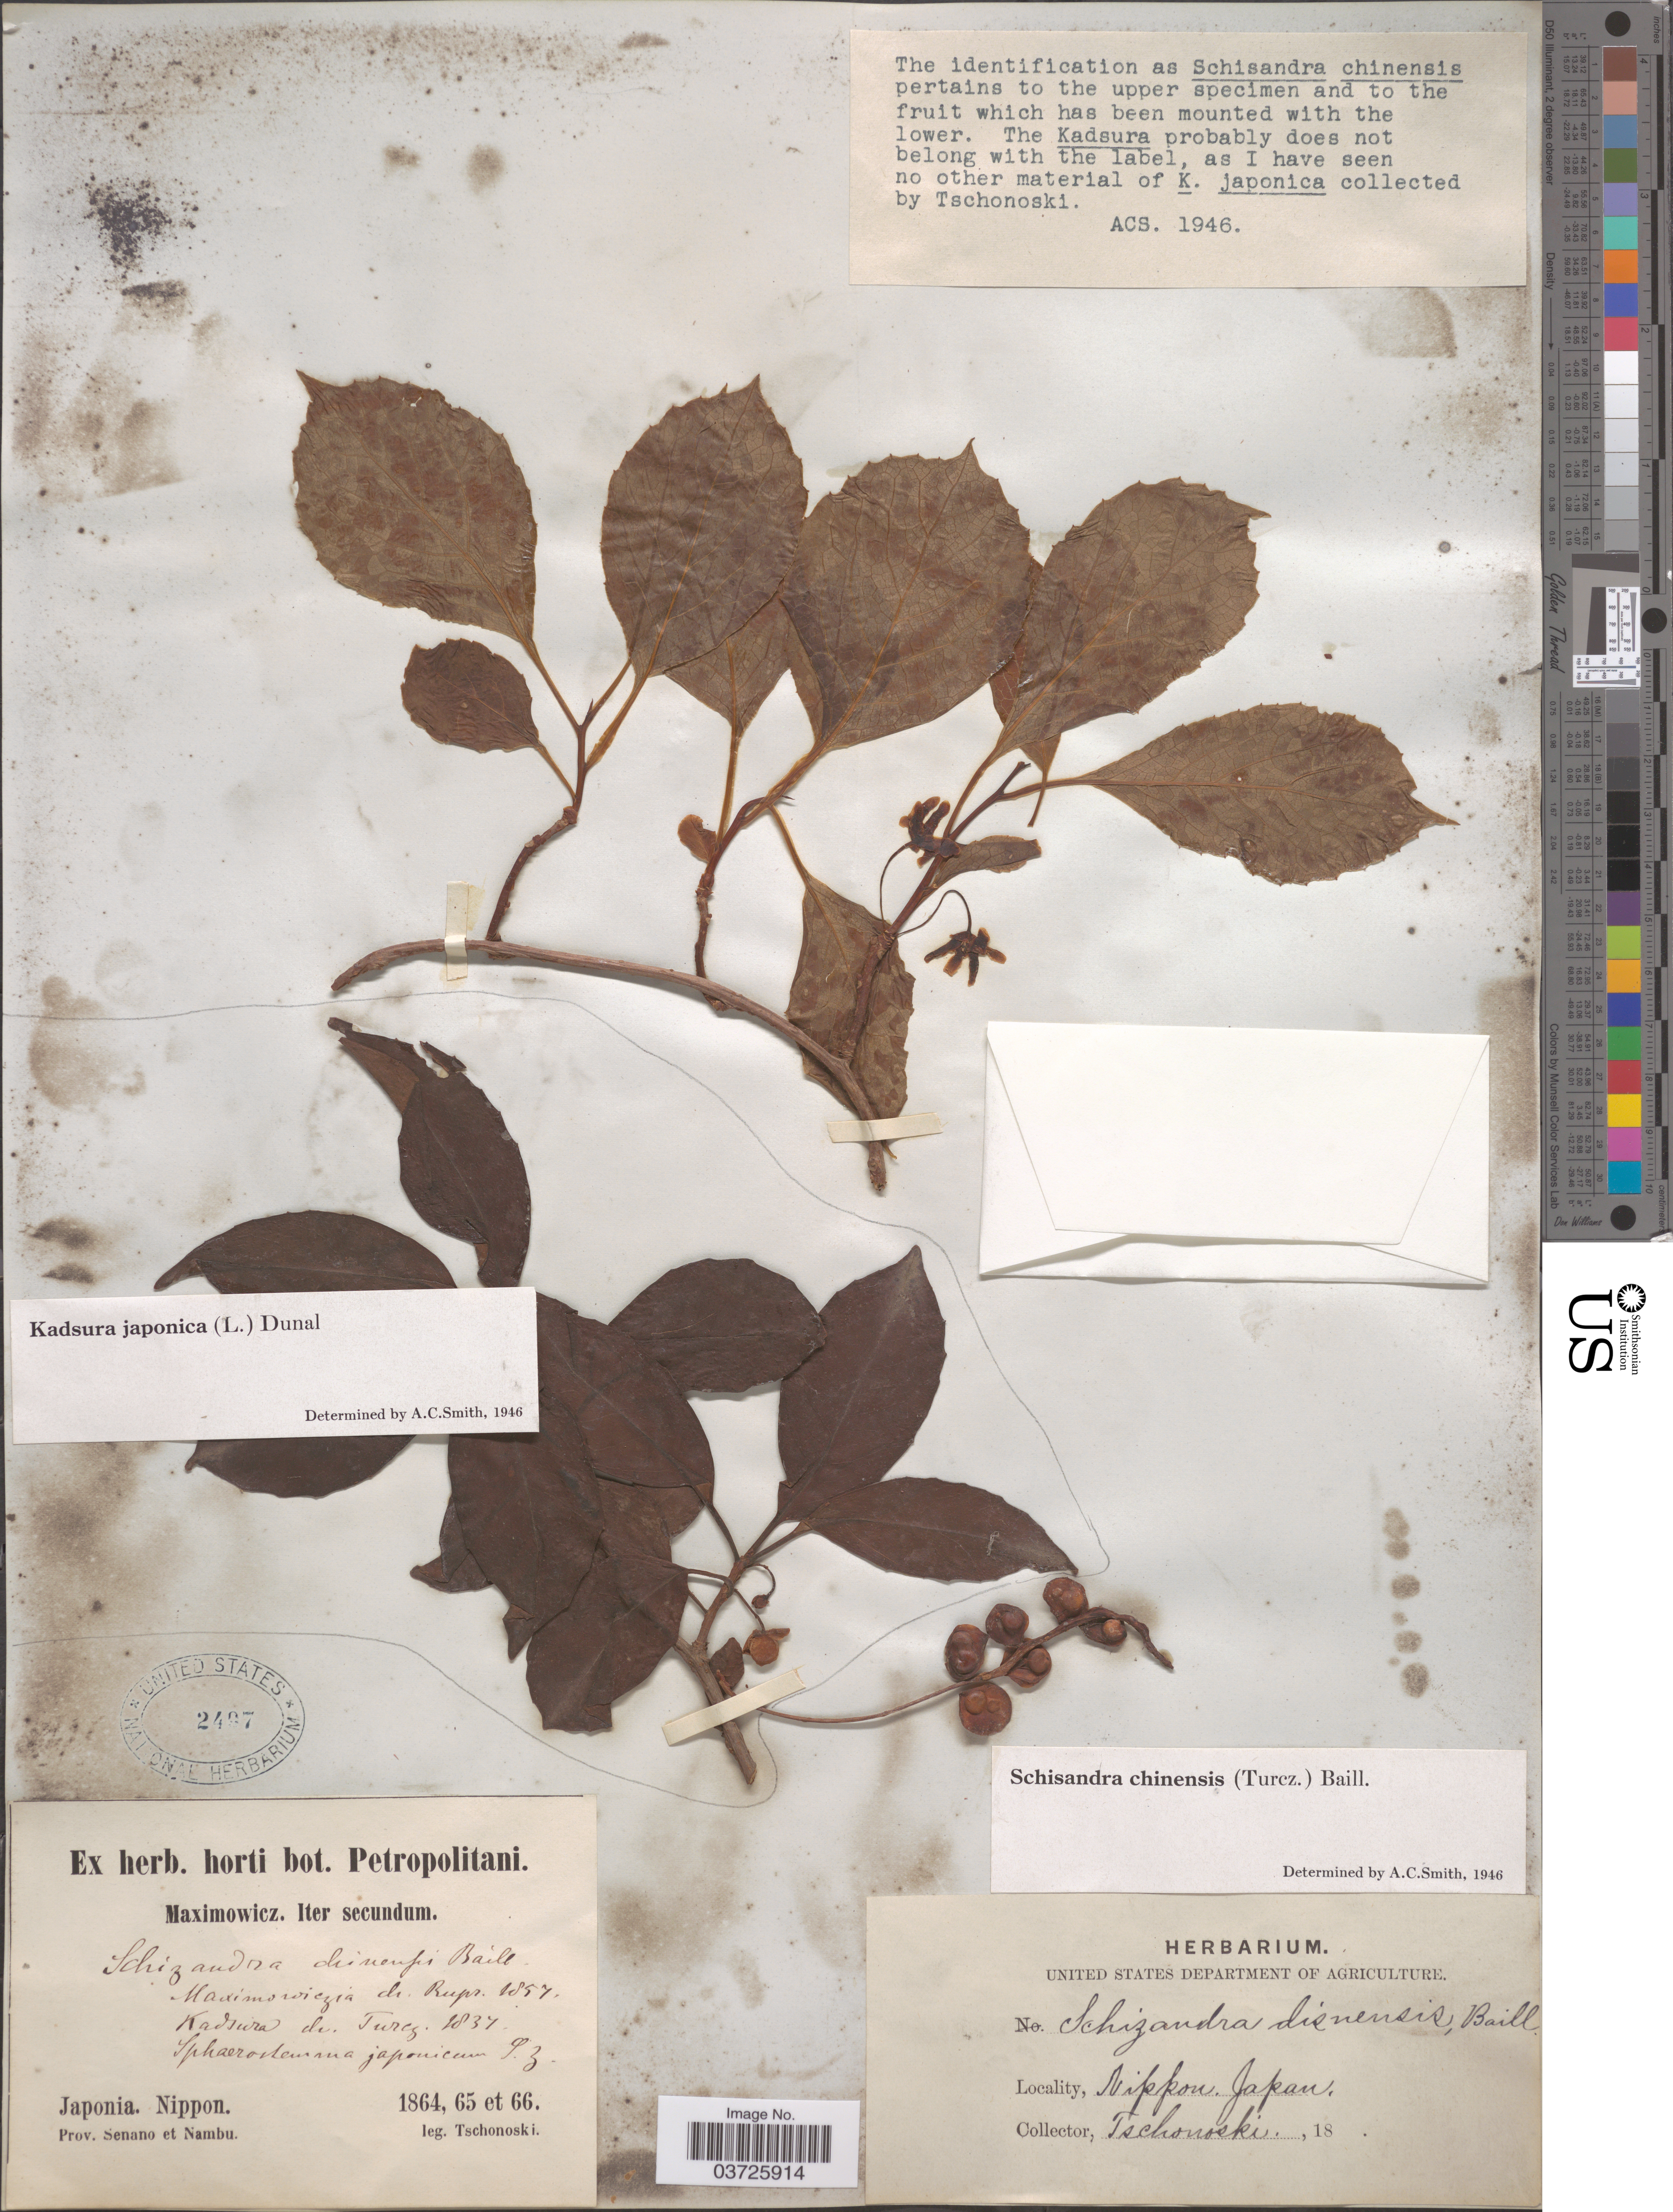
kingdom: Plantae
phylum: Tracheophyta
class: Magnoliopsida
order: Austrobaileyales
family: Schisandraceae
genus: Schisandra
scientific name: Schisandra chinensis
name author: (Turcz.) Baill.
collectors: -. Tschonoski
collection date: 1864/1866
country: Japan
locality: Nippon. Prov. Senano et Nambu.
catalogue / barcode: US 2497